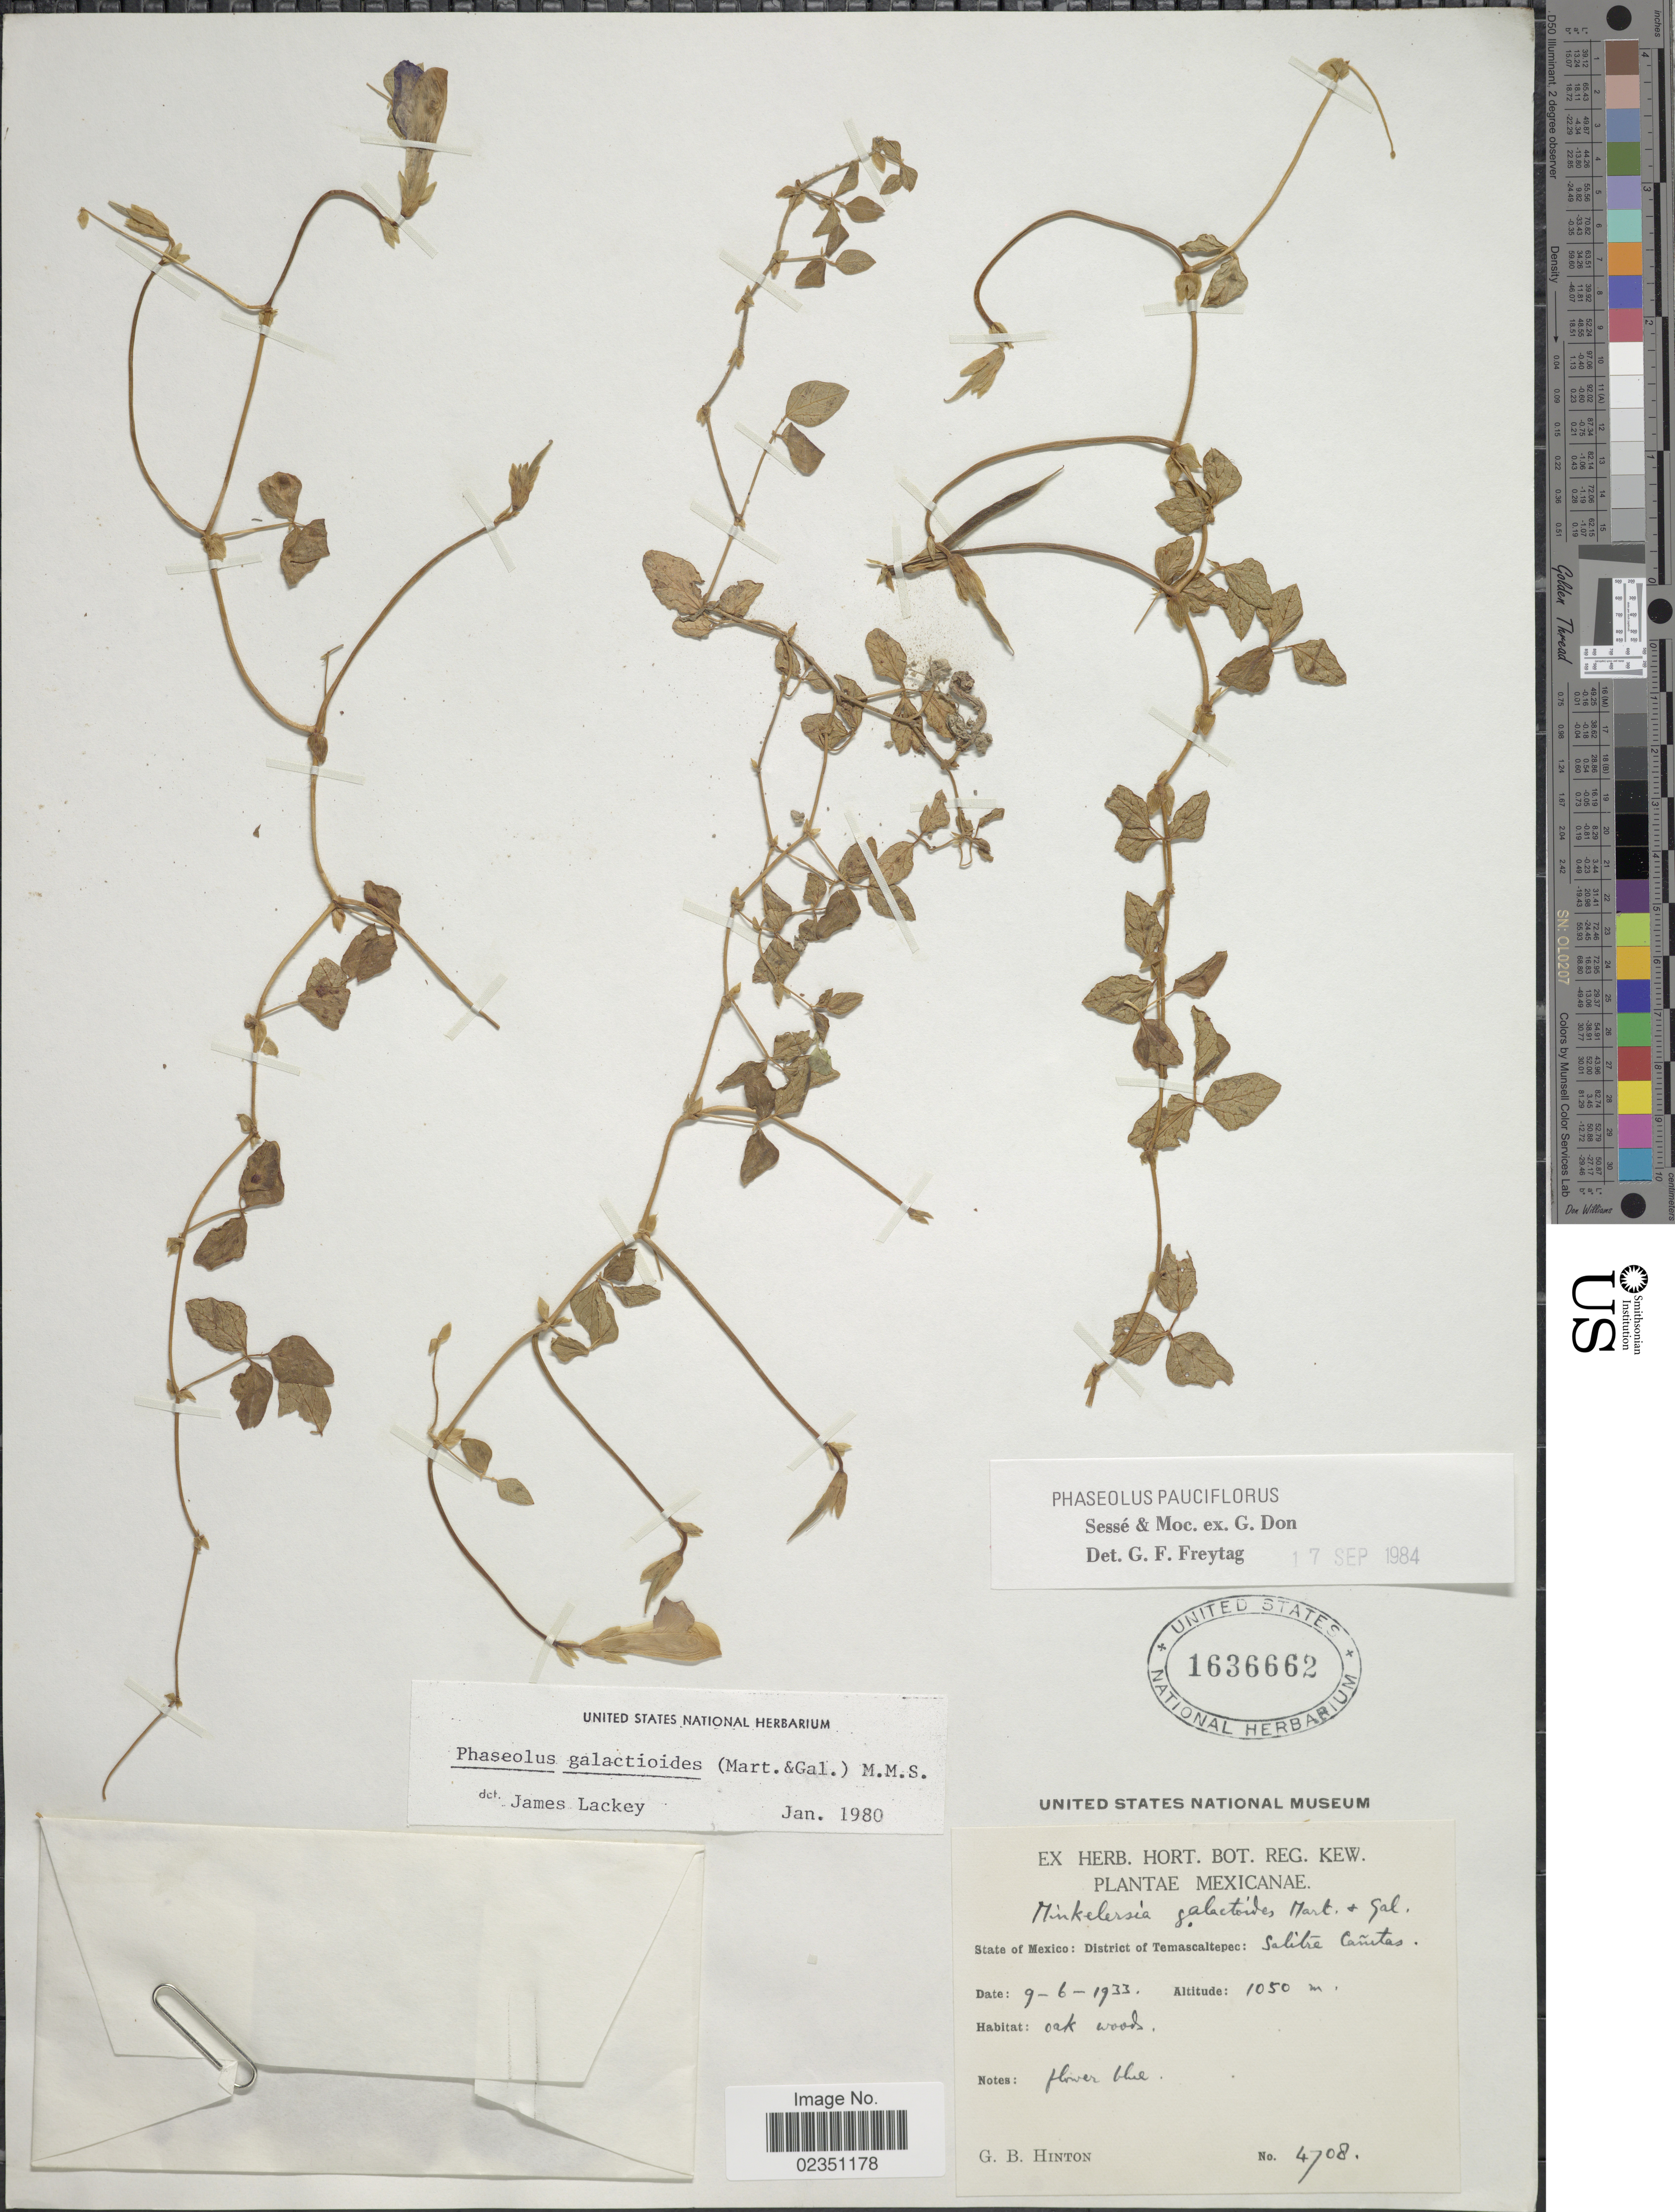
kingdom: Plantae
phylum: Tracheophyta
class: Magnoliopsida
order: Fabales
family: Fabaceae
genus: Phaseolus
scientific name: Phaseolus pauciflorus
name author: Sessé & Moc. ex G. Don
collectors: G. B. Hinton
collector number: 4708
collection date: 1933-09-06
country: Mexico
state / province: México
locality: District of Temascaltepec: Salitre Canitas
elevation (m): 1050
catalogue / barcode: US 1636662